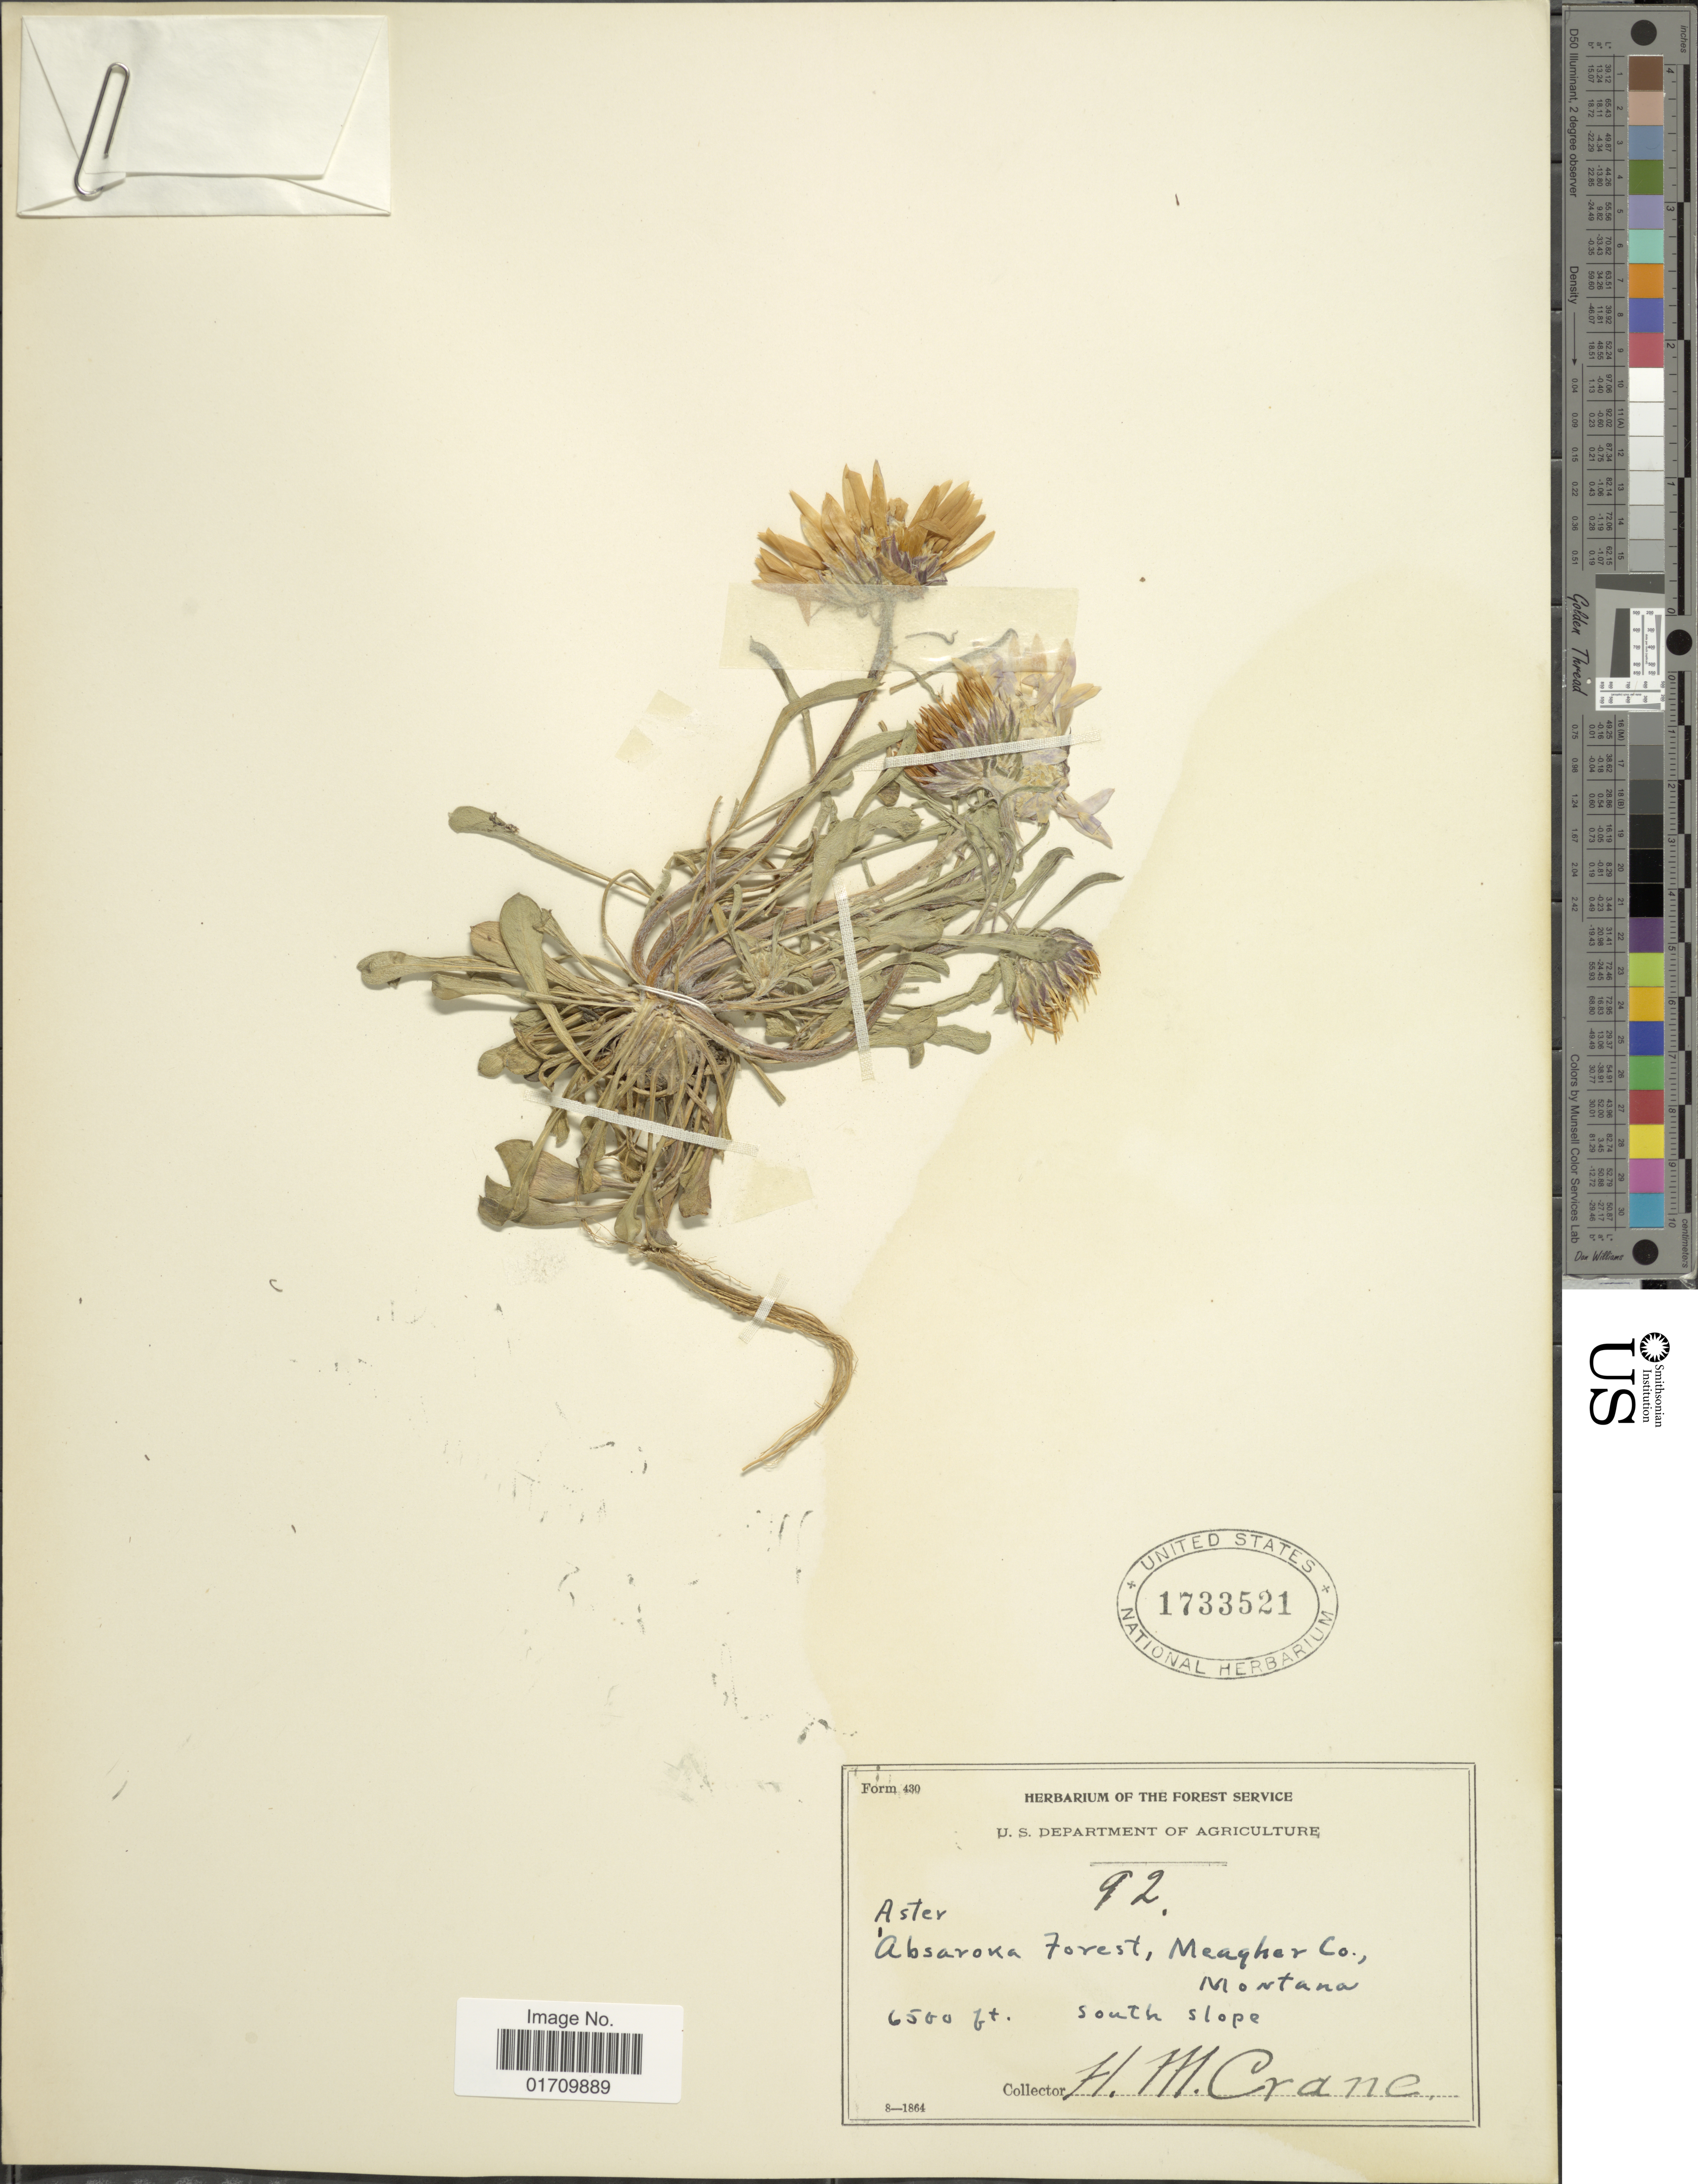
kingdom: Plantae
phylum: Tracheophyta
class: Magnoliopsida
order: Asterales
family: Asteraceae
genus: Xylorhiza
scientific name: Xylorhiza sp.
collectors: H. Crane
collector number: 92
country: United States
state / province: Montana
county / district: Meagher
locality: Absaroka Forest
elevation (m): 1981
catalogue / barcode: US 1733521